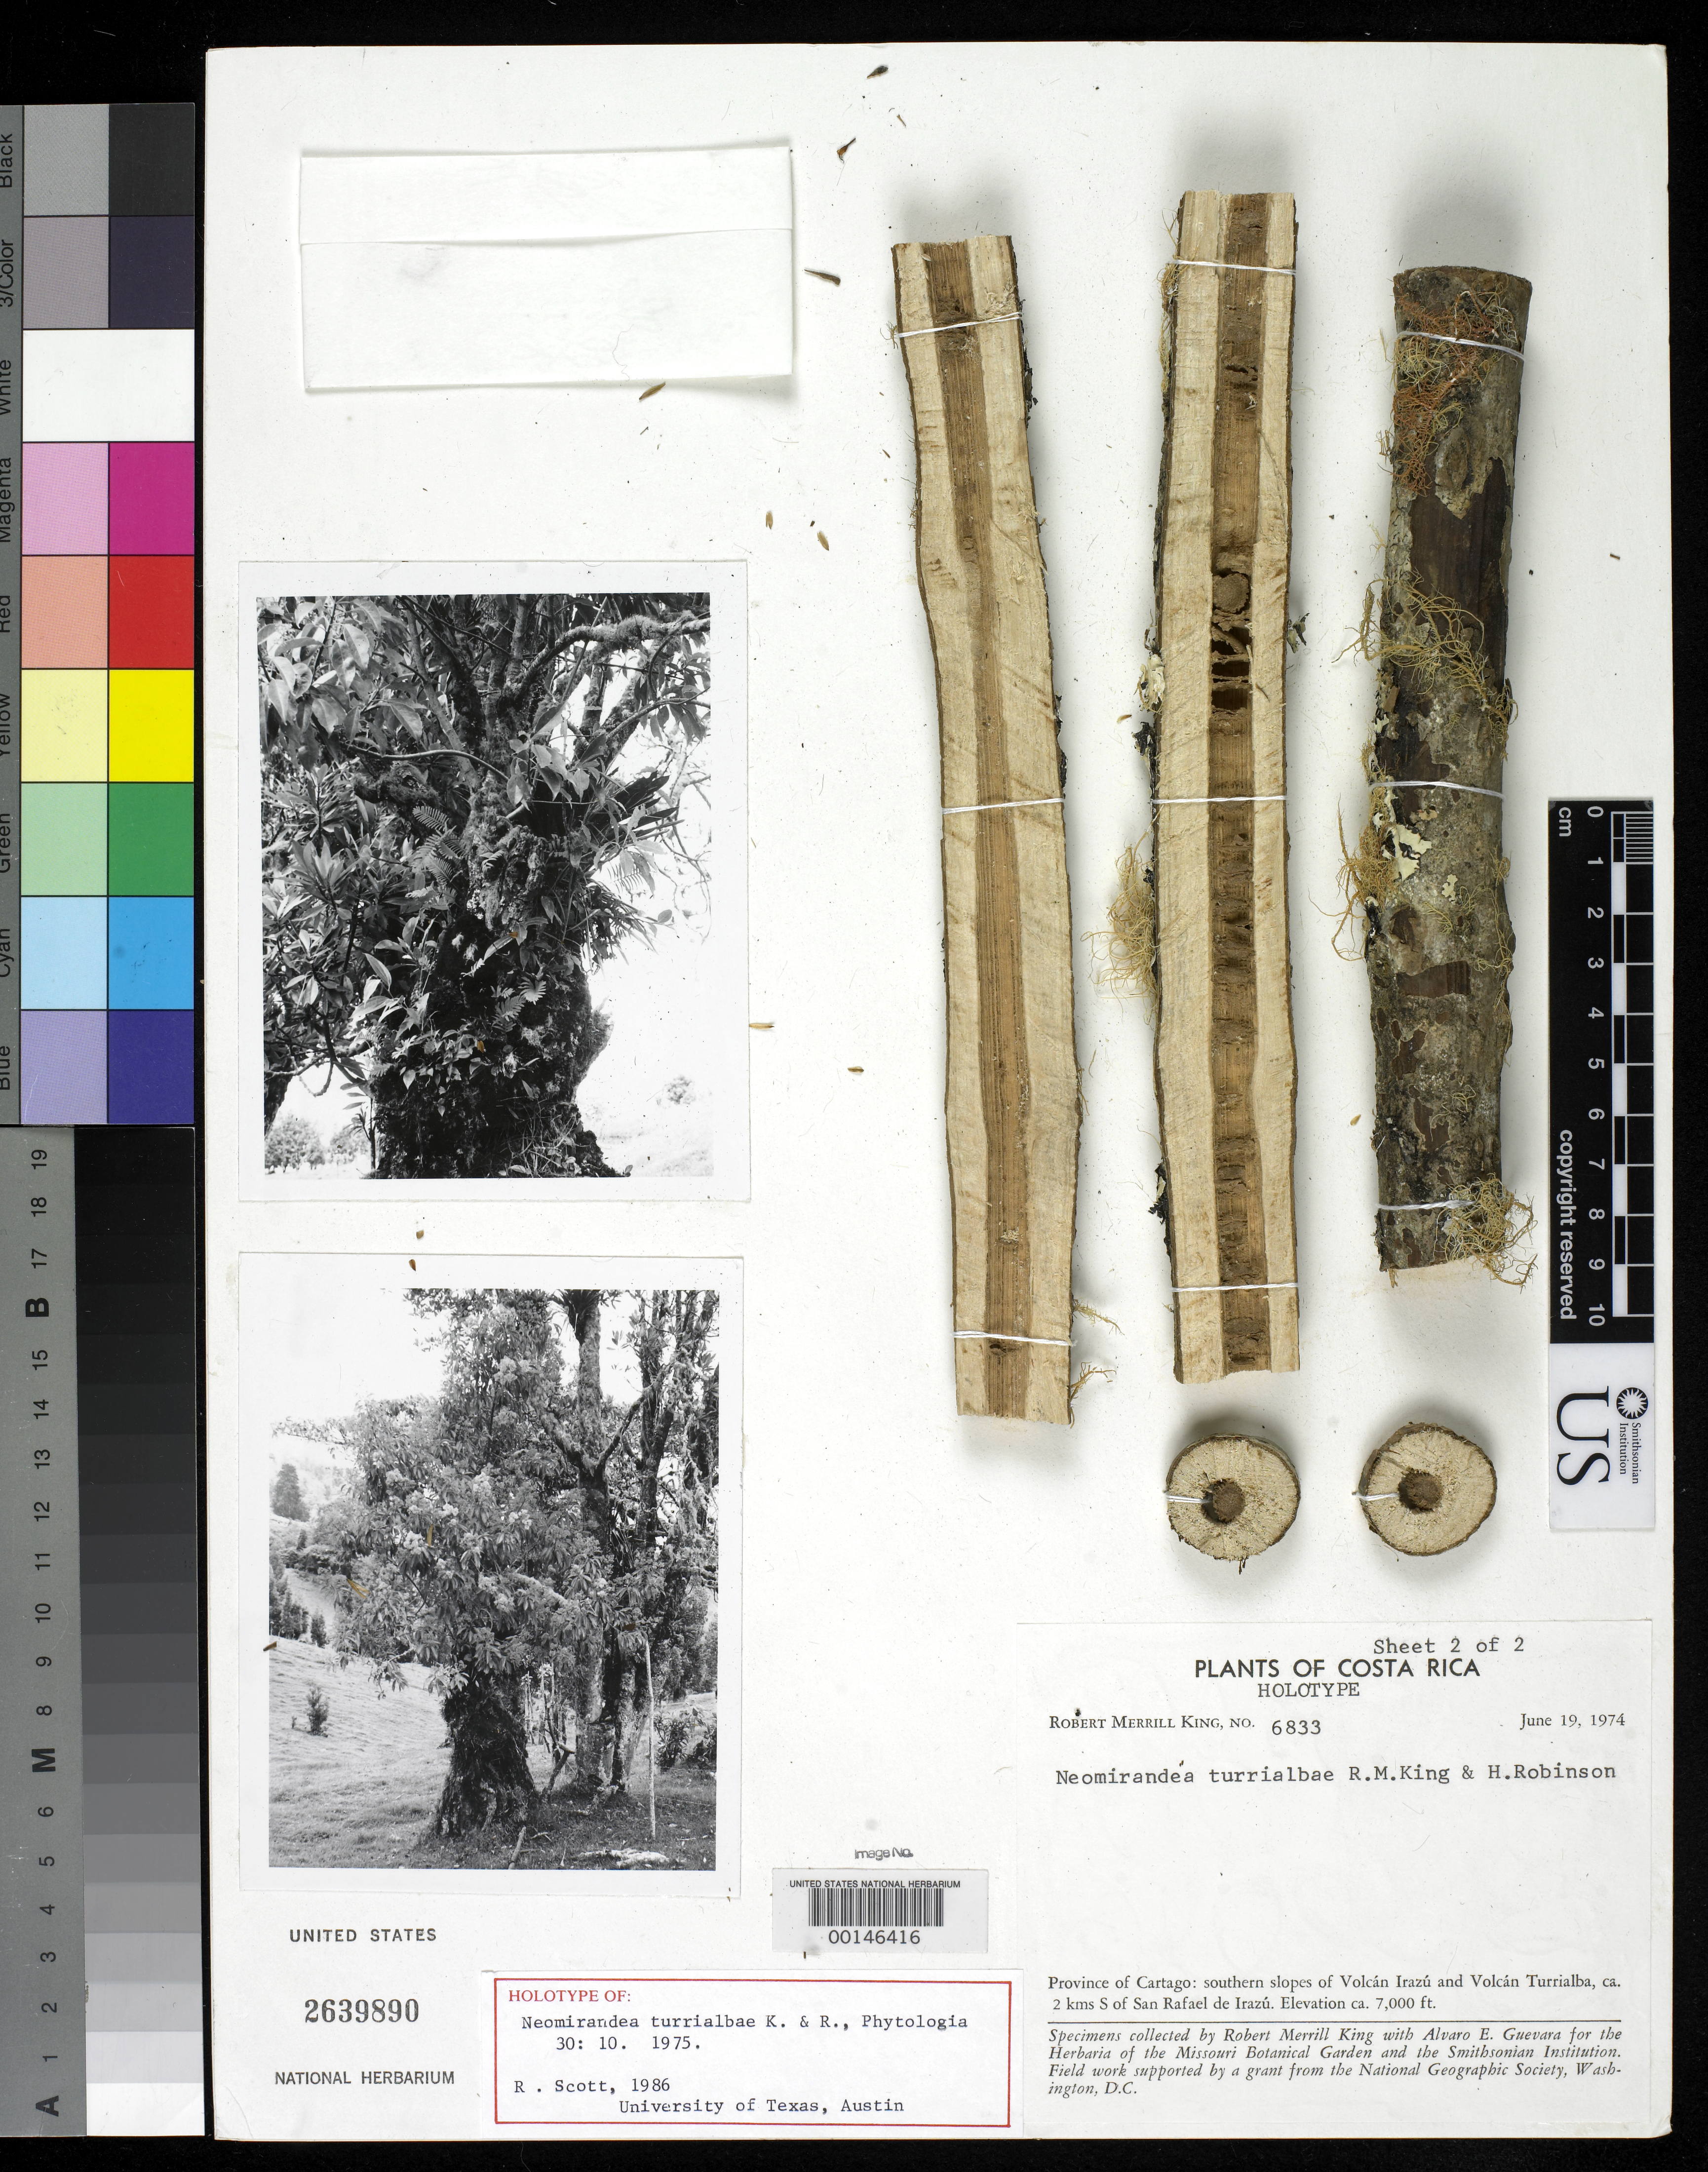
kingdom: Plantae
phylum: Tracheophyta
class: Magnoliopsida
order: Asterales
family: Asteraceae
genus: Neomirandea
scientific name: Neomirandea turrialbae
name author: R.M. King & H. Rob.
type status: Holotype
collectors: R. M. King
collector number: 6833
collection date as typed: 19 Jun 1974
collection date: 1974-06-19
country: Costa Rica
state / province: Cartago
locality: Volcan Irazu and Volcan Turrialba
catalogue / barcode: US 2639890